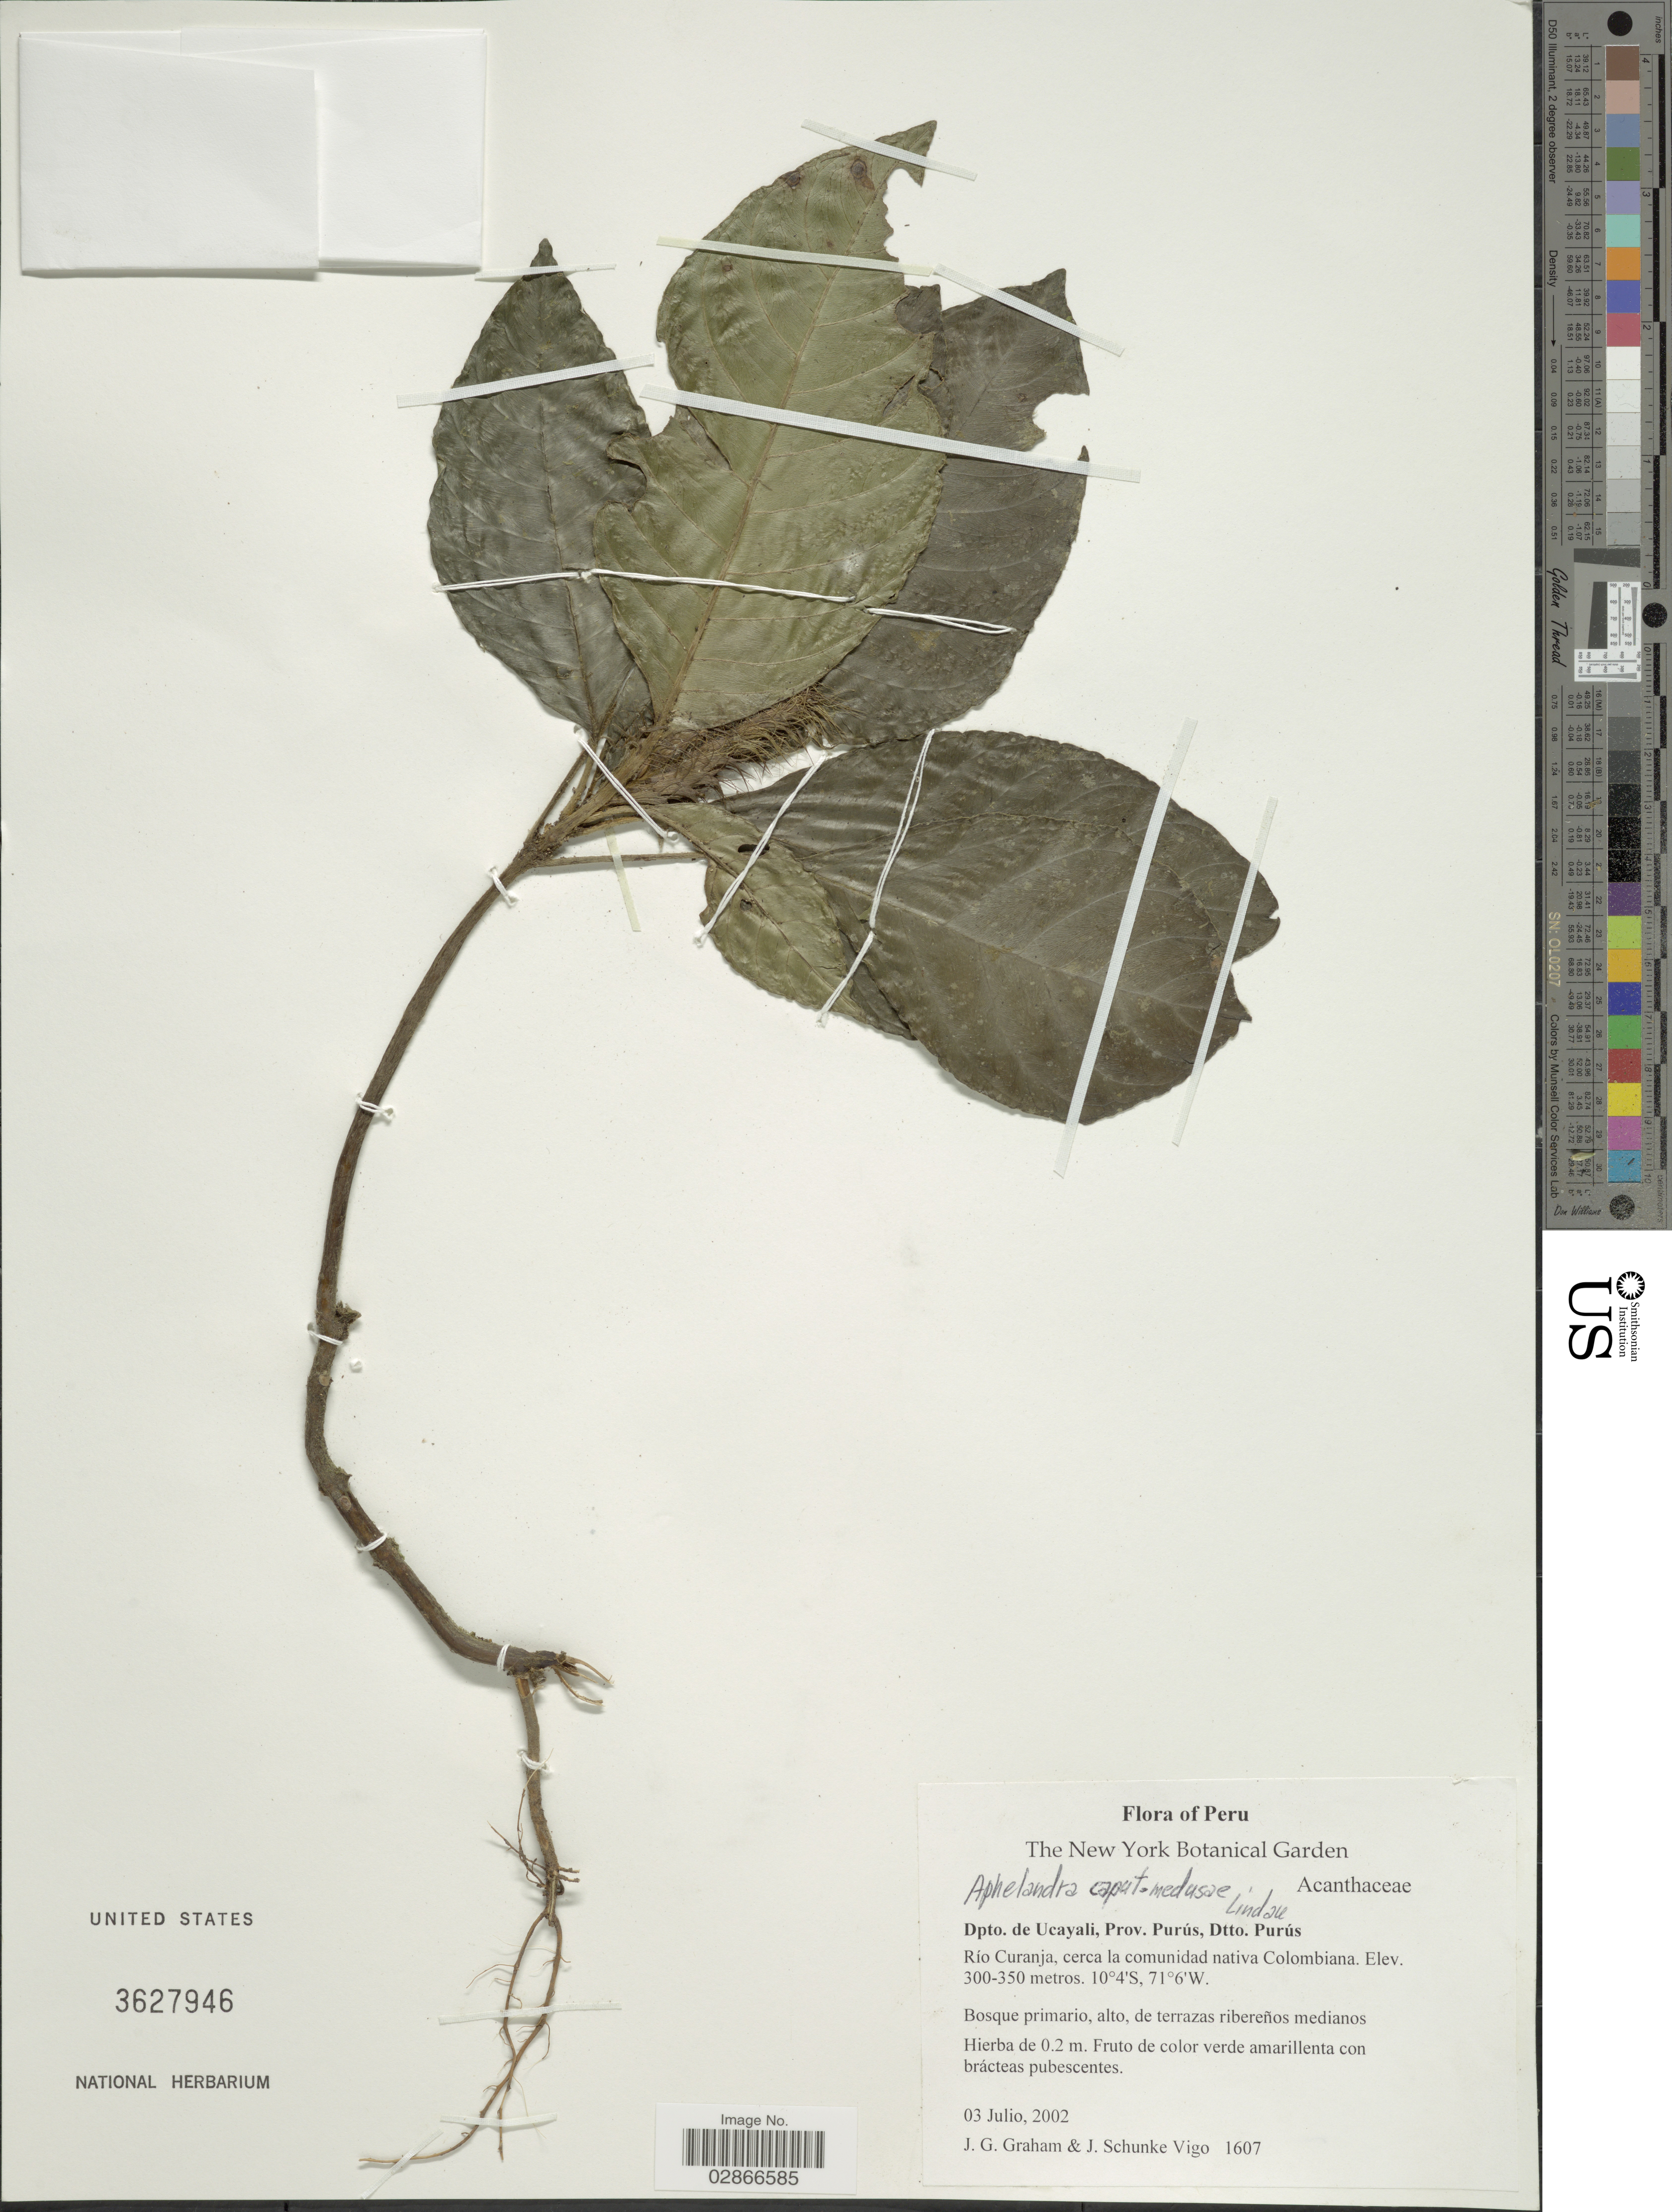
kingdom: Plantae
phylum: Tracheophyta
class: Magnoliopsida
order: Lamiales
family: Acanthaceae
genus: Aphelandra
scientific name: Aphelandra caput-medusae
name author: Lindau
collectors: J. Graham & J. Schunke Vigo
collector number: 1607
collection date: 2002-07-03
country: Peru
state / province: Ucayali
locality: Dpto. de Ucayali, Prov. Purús, Dtto. Purús. Río Curanja, cerca la comunidad nativa Colombiana.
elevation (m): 300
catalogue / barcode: US 3627946